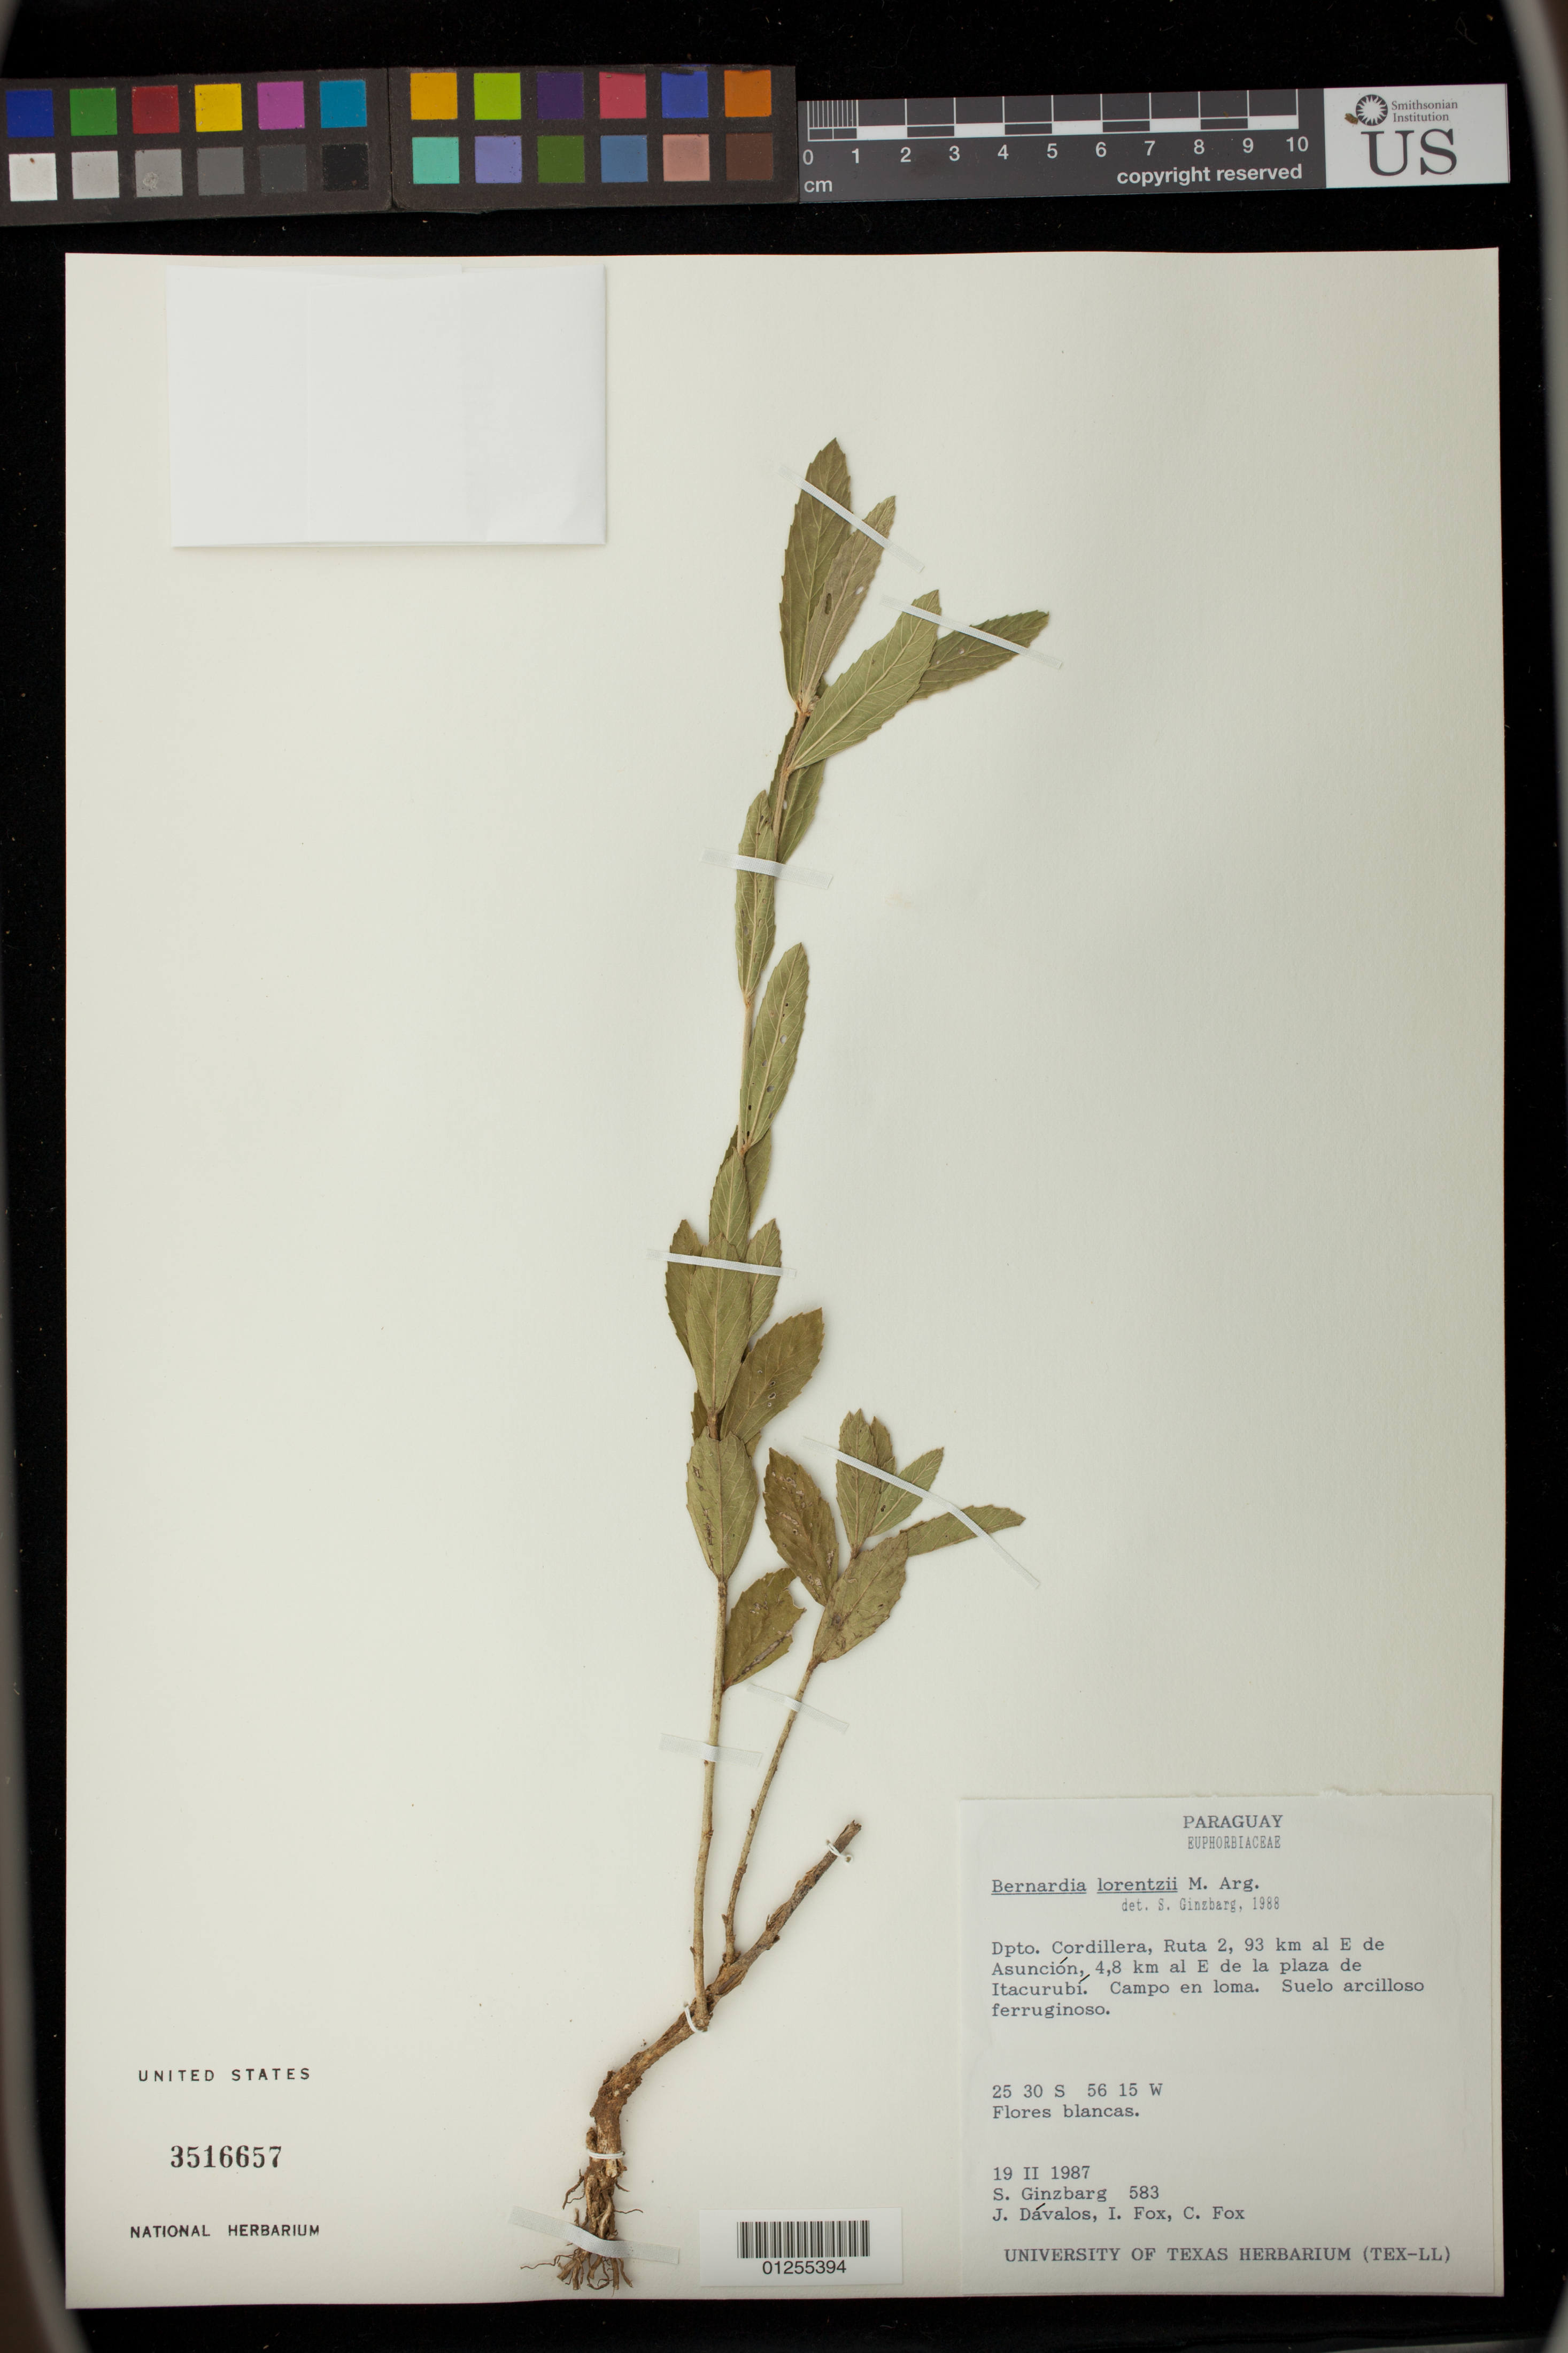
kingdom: Plantae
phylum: Tracheophyta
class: Magnoliopsida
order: Malpighiales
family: Euphorbiaceae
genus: Bernardia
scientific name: Bernardia lorentzii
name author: Müll. Arg.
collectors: S. Ginzbarg, J. Davalos, I. Fox & C. Fox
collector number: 583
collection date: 1987-02-19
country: Paraguay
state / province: Cordillera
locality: Ruta 2, 93 km al E de Asuncion, 4,8 km al E de la plaza de Itacurubi.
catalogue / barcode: US 3516657